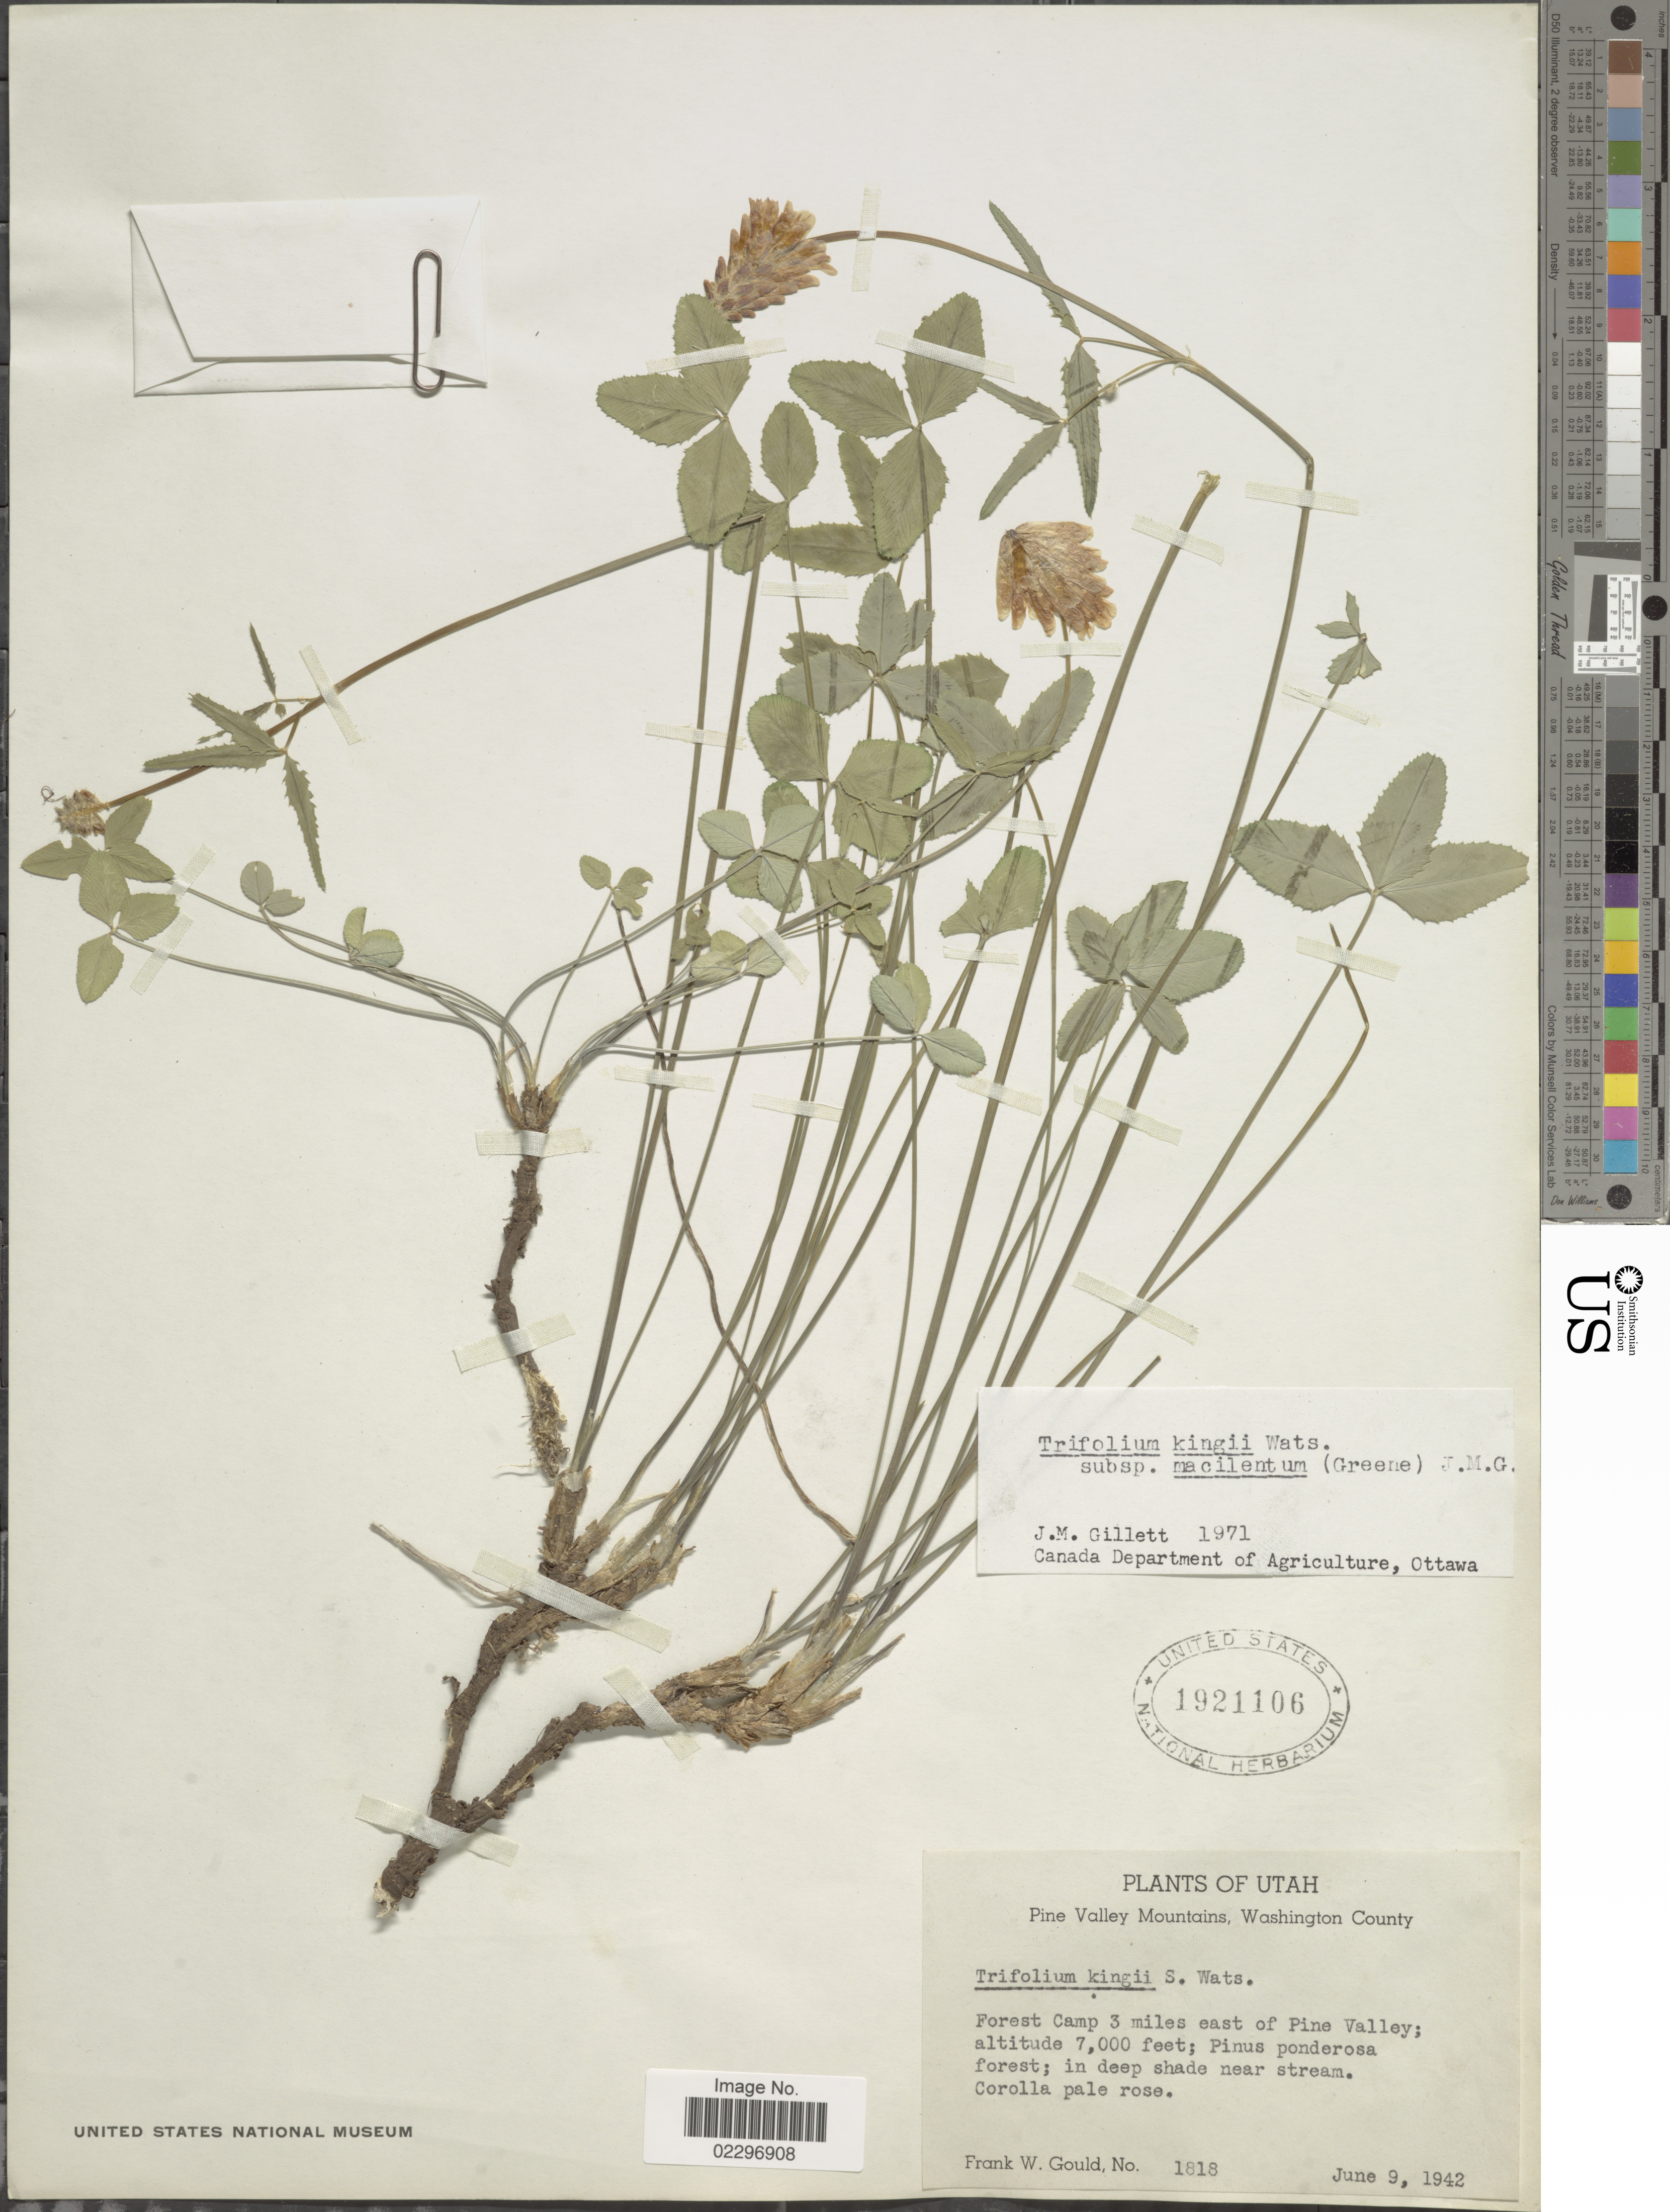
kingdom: Plantae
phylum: Tracheophyta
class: Magnoliopsida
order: Fabales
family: Fabaceae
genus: Trifolium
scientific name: Trifolium kingii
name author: S. Watson in C. King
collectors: F. W. Gould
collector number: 1818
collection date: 1942-06-09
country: United States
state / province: Utah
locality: Pine Valley Mountains, Washington County, Forest Camp 3 miles east of Pine Valley; in deep shade near stream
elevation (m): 2134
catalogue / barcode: US 1921106